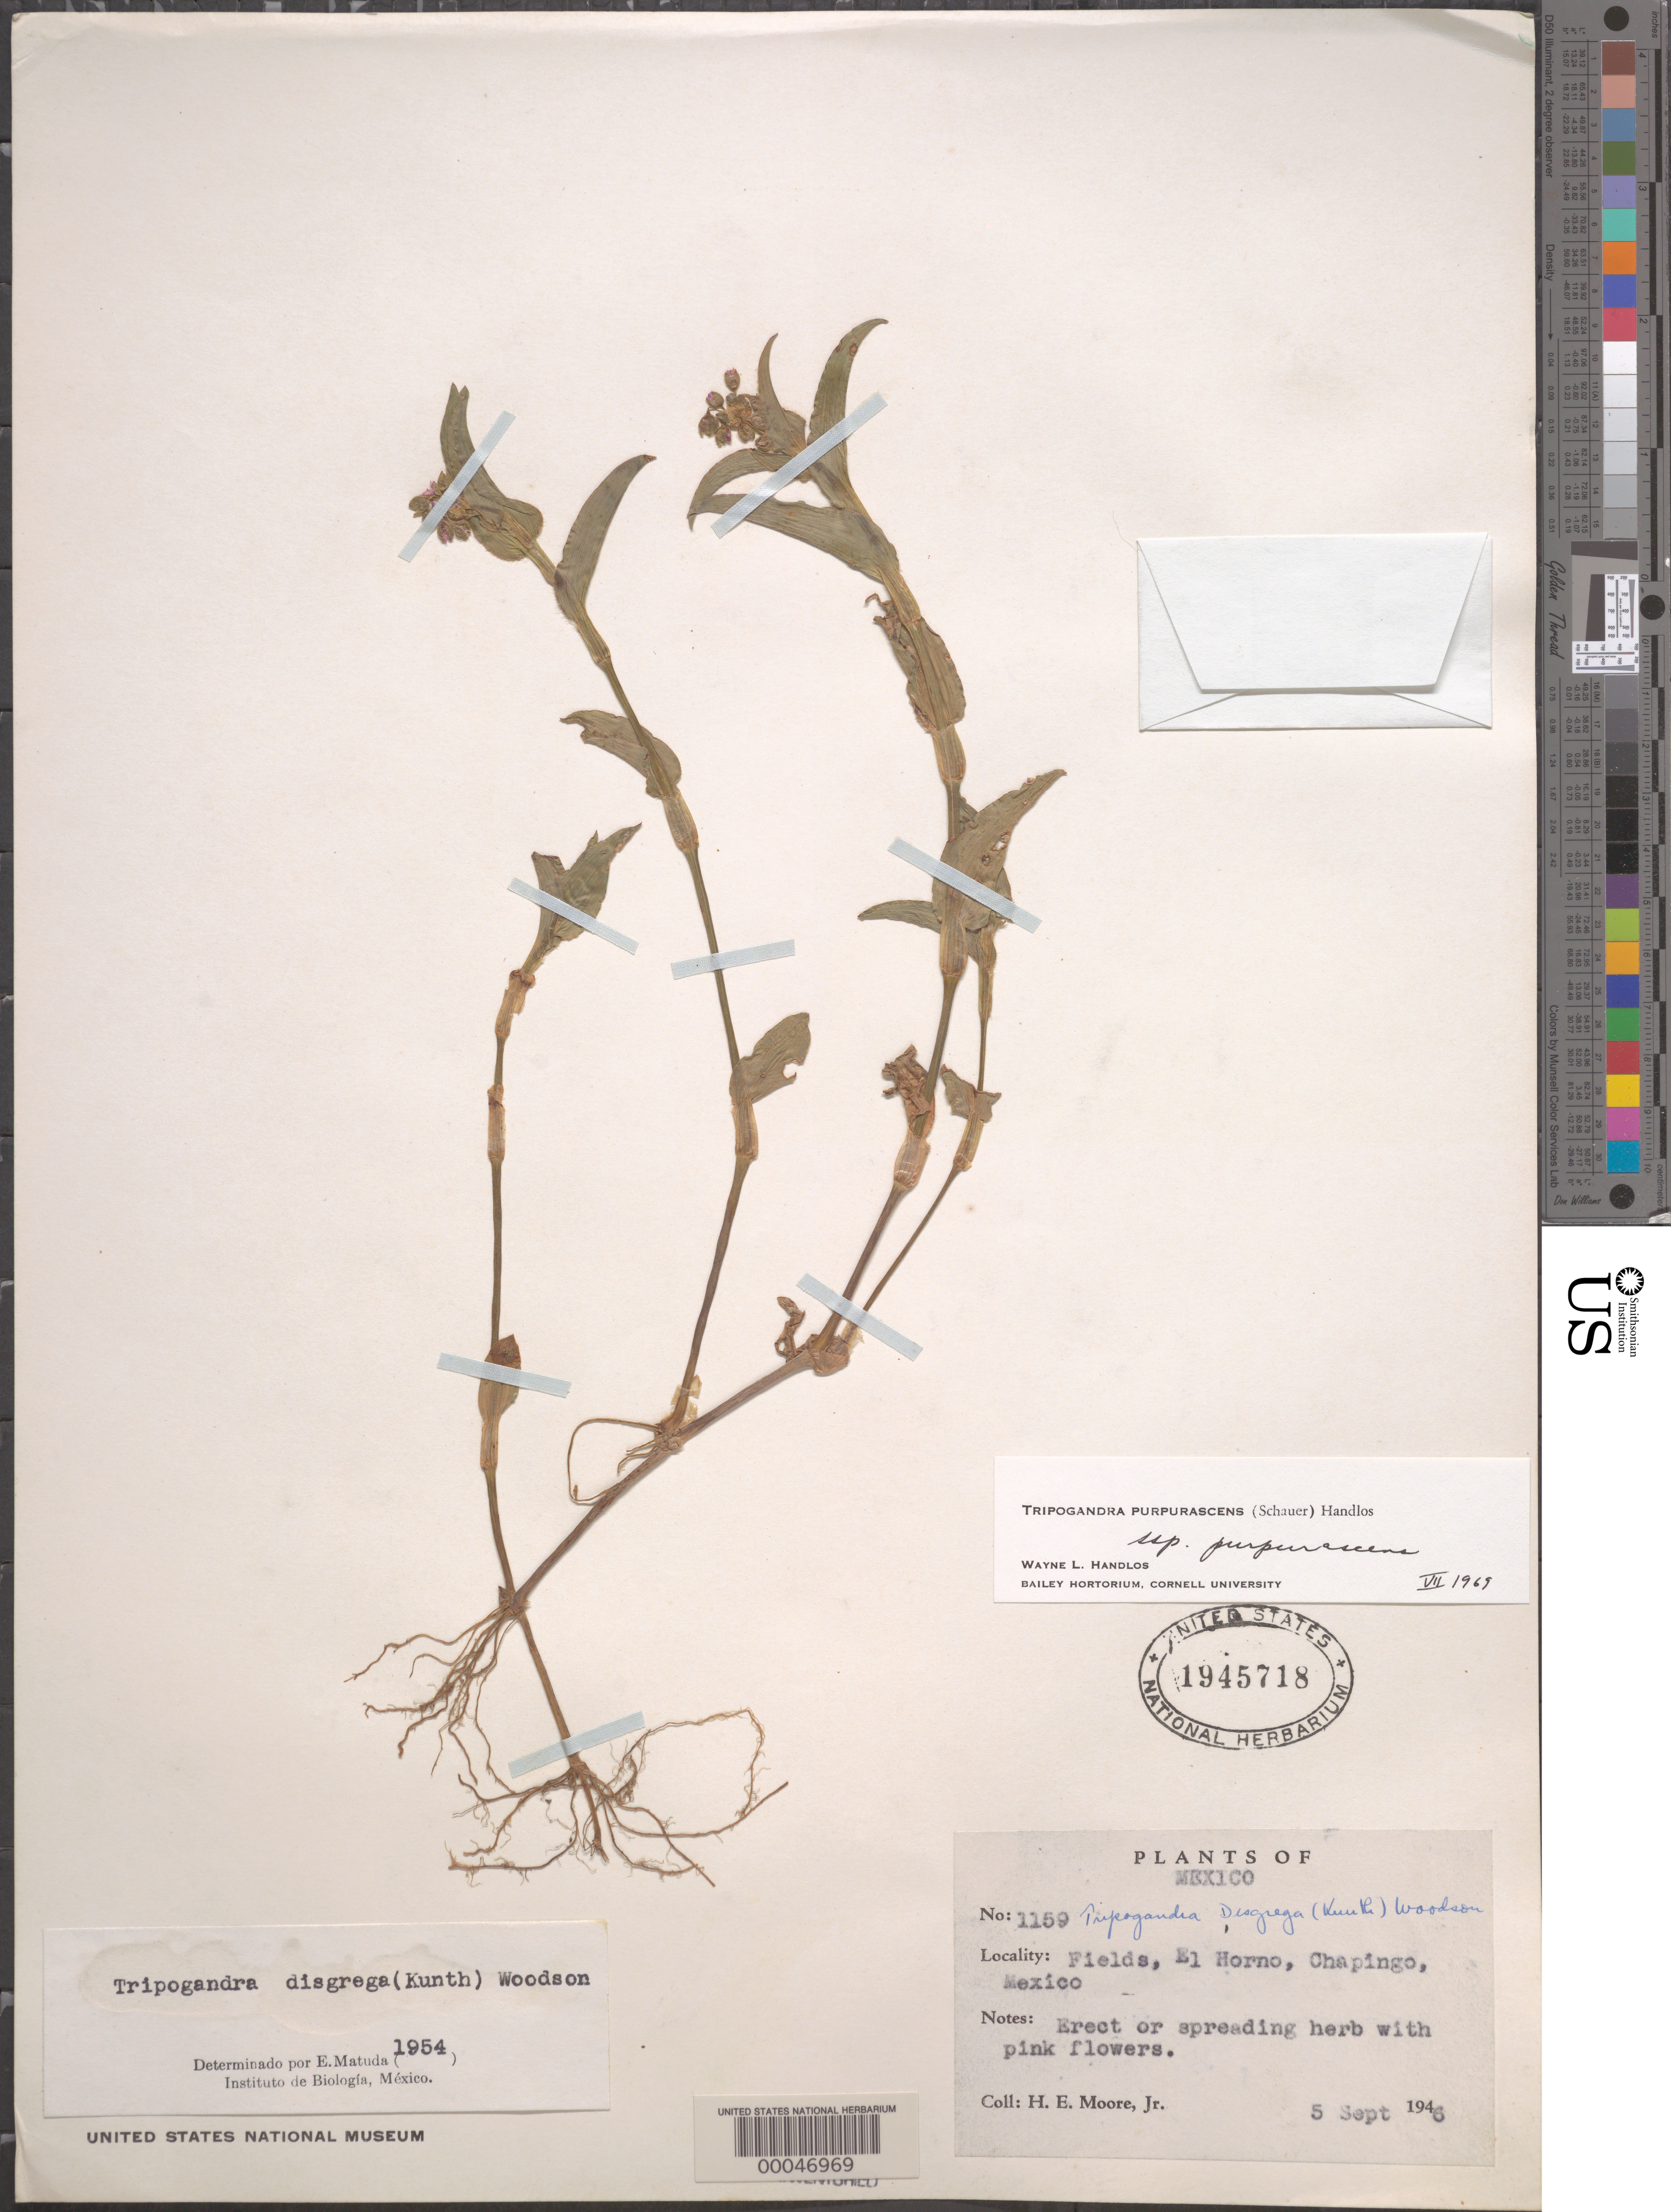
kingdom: Plantae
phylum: Tracheophyta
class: Liliopsida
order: Commelinales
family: Commelinaceae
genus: Tripogandra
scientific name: Tripogandra purpurascens subsp. purpurascens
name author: (S. Schauer) Handlos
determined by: Handlos, W. L.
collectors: H. E. Moore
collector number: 1159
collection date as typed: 05 Sep 1946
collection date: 1946-09-05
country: Mexico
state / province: México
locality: El Horno, Chapingo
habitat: Fields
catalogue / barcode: US 1945718